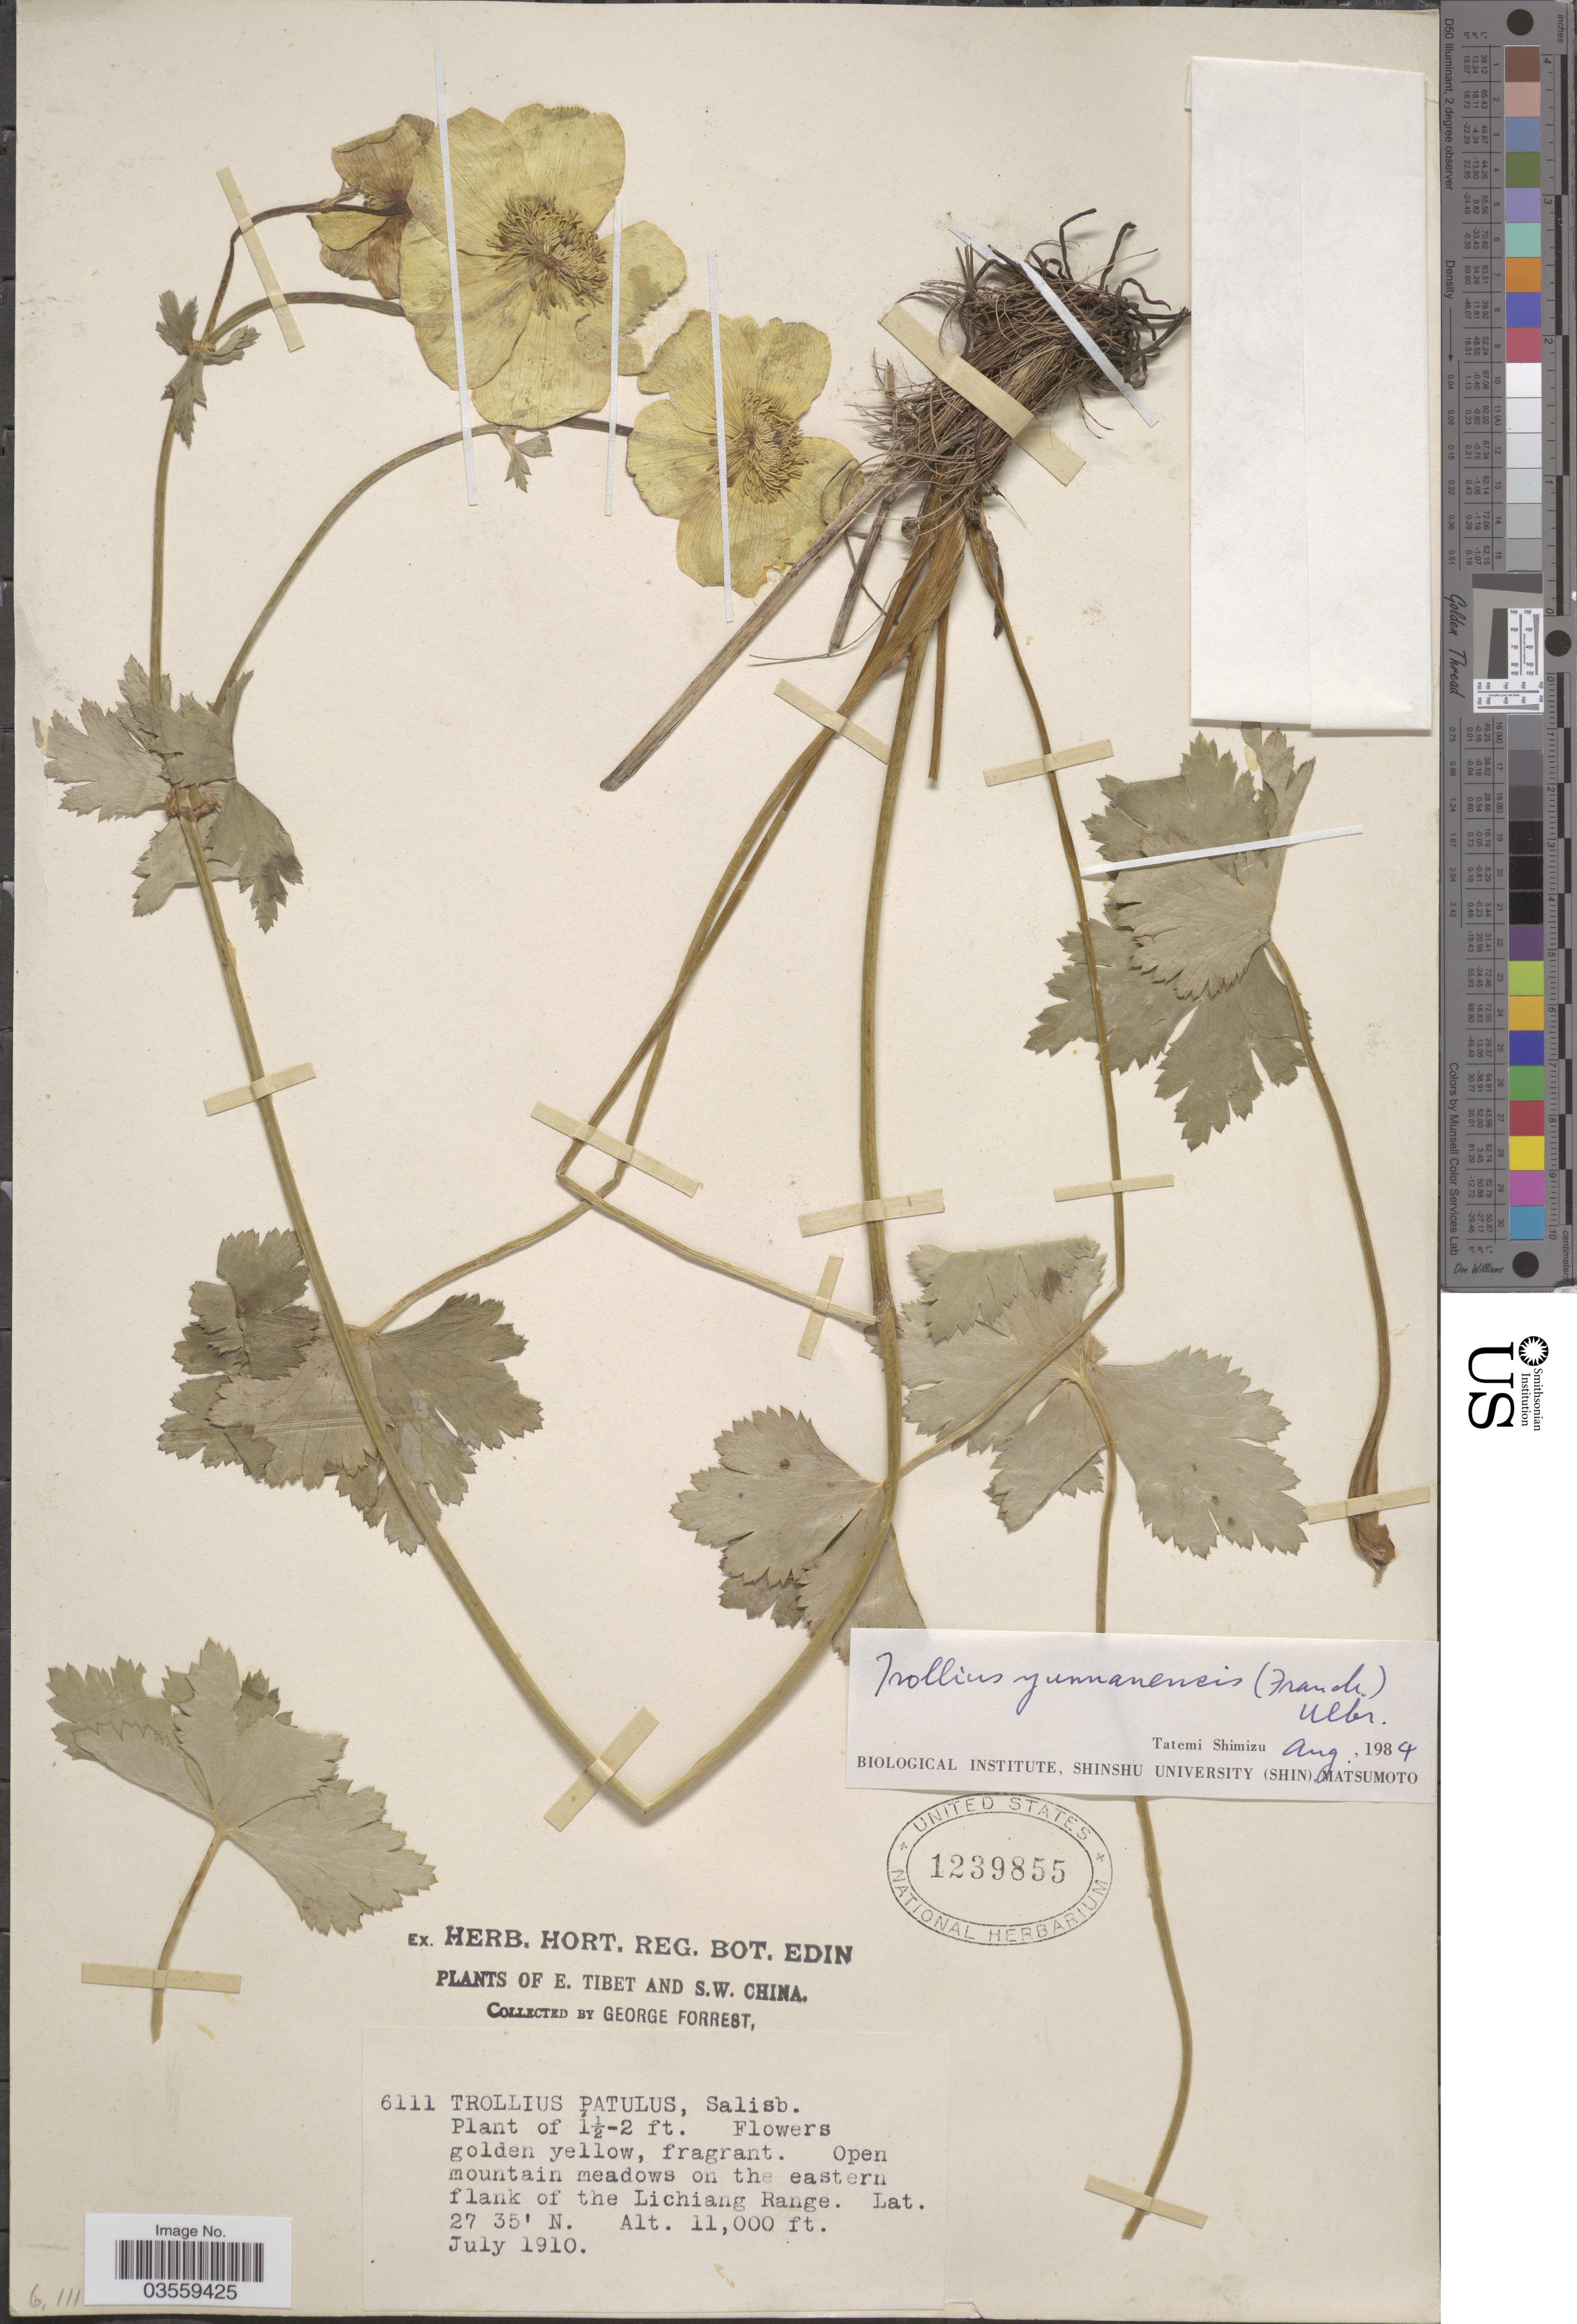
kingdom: Plantae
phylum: Tracheophyta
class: Magnoliopsida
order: Ranunculales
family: Ranunculaceae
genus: Trollius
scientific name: Trollius yunnanensis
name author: Ulbr.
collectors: G. Forrest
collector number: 6111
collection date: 1910-07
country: China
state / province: Xizang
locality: E. Tibet and S. W. China. Eastern flank of the Lichiang Range.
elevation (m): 3353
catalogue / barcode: US 1239855